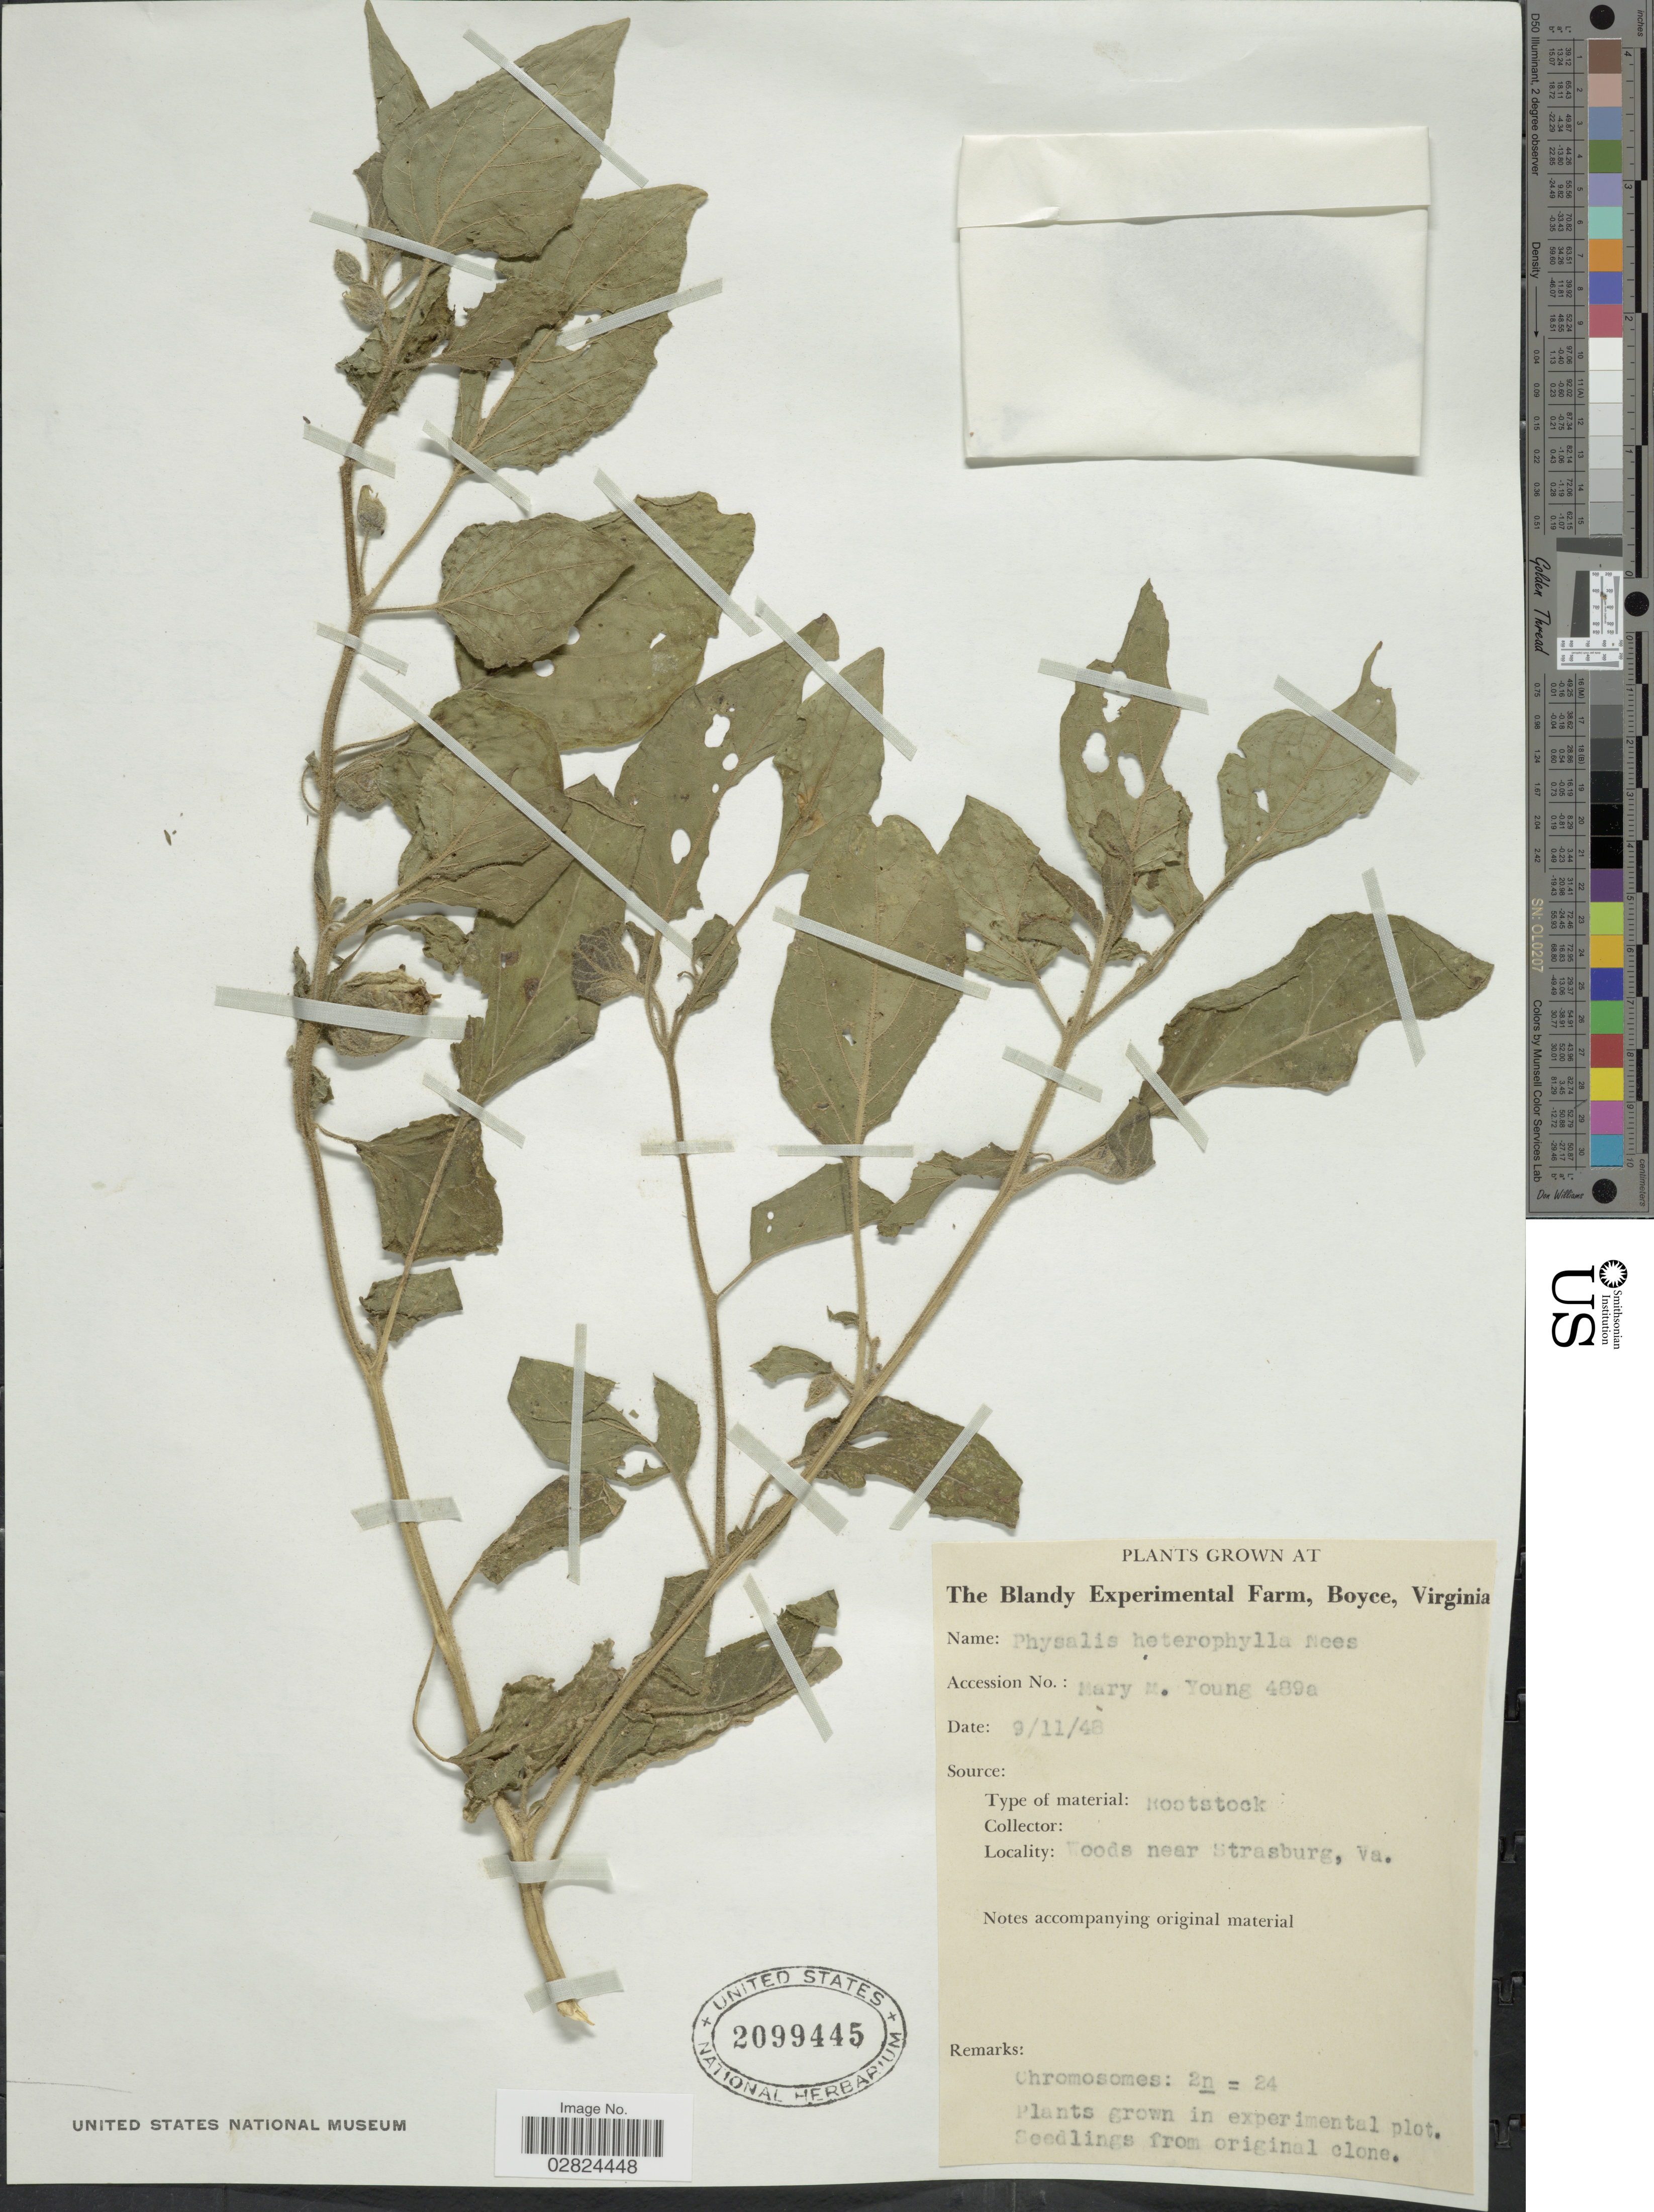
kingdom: Plantae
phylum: Tracheophyta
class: Magnoliopsida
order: Solanales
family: Solanaceae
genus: Physalis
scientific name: Physalis heterophylla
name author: Nees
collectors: M. Young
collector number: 489a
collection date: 1948-09-11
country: United States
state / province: Virginia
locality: The Blandy Experimental Farm, Boyce.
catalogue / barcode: US 2099445